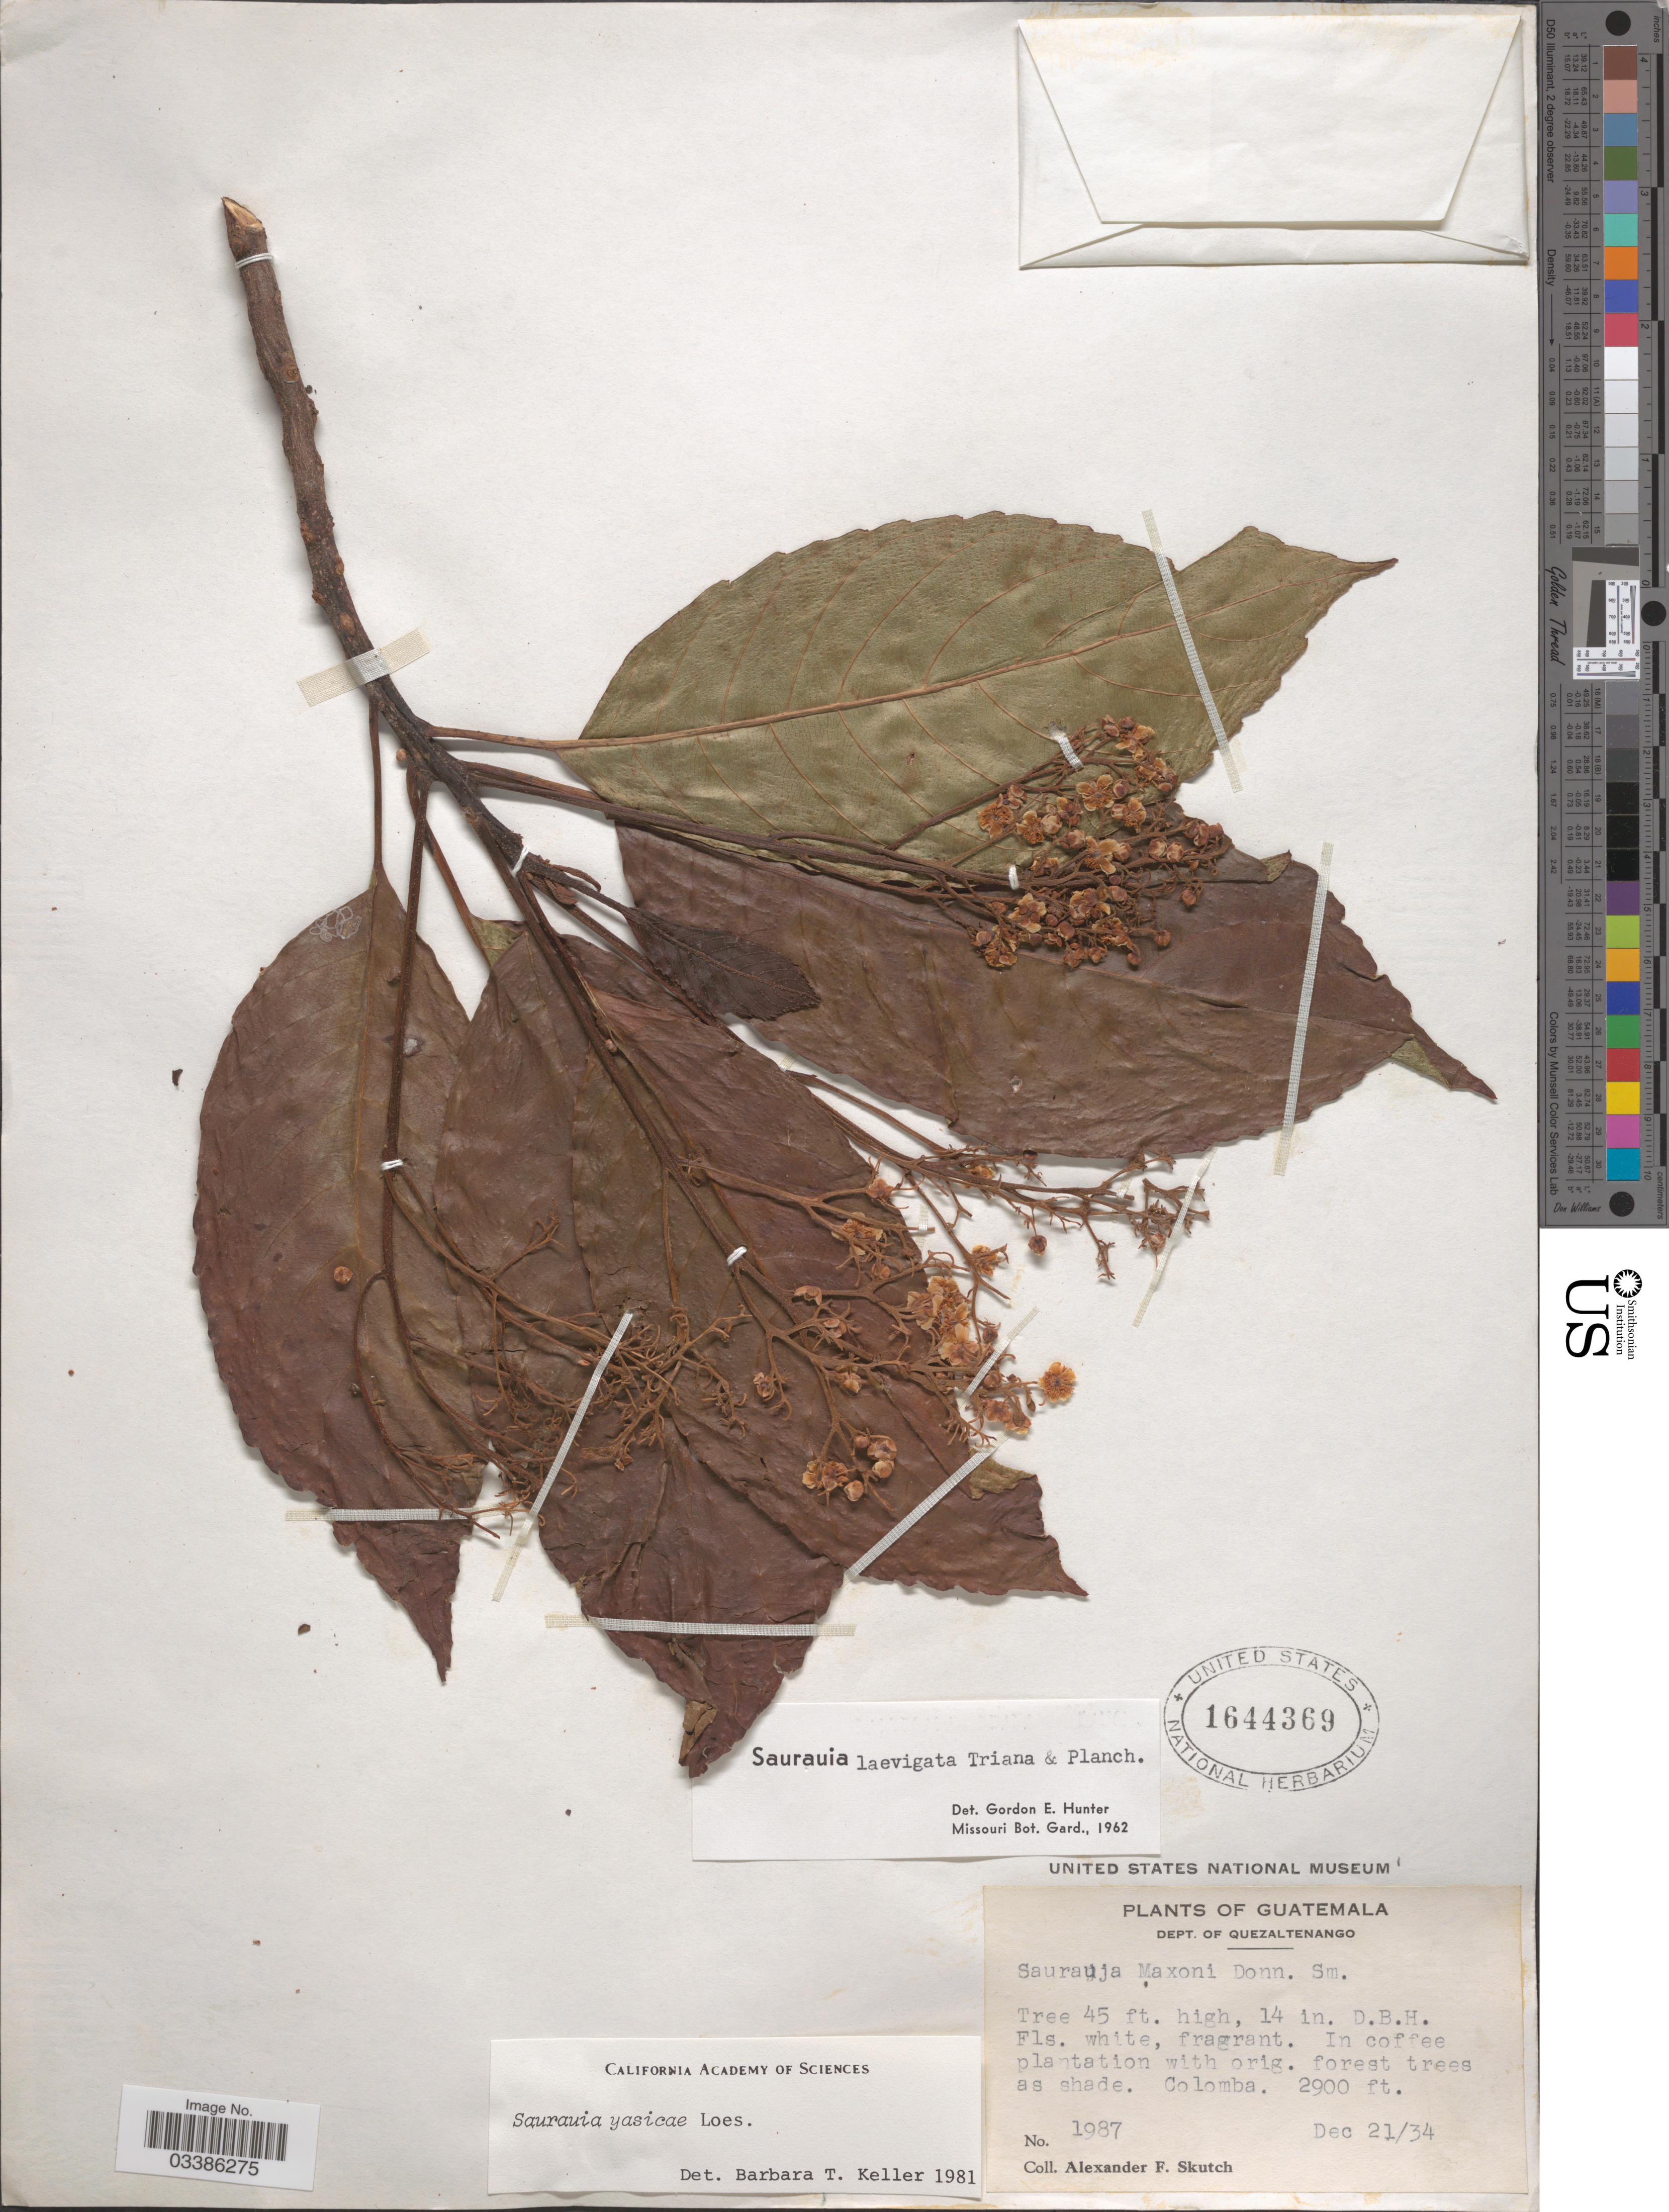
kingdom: Plantae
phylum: Tracheophyta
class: Magnoliopsida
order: Ericales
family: Actinidiaceae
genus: Saurauia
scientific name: Saurauia yasicae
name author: Loes.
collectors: A. F. Skutch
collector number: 1987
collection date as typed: Transcribed d/m/y: 21/12/34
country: Guatemala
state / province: Quetzaltenango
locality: Dept. of Quezaltenango. Colomba.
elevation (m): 884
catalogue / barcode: US 1644369